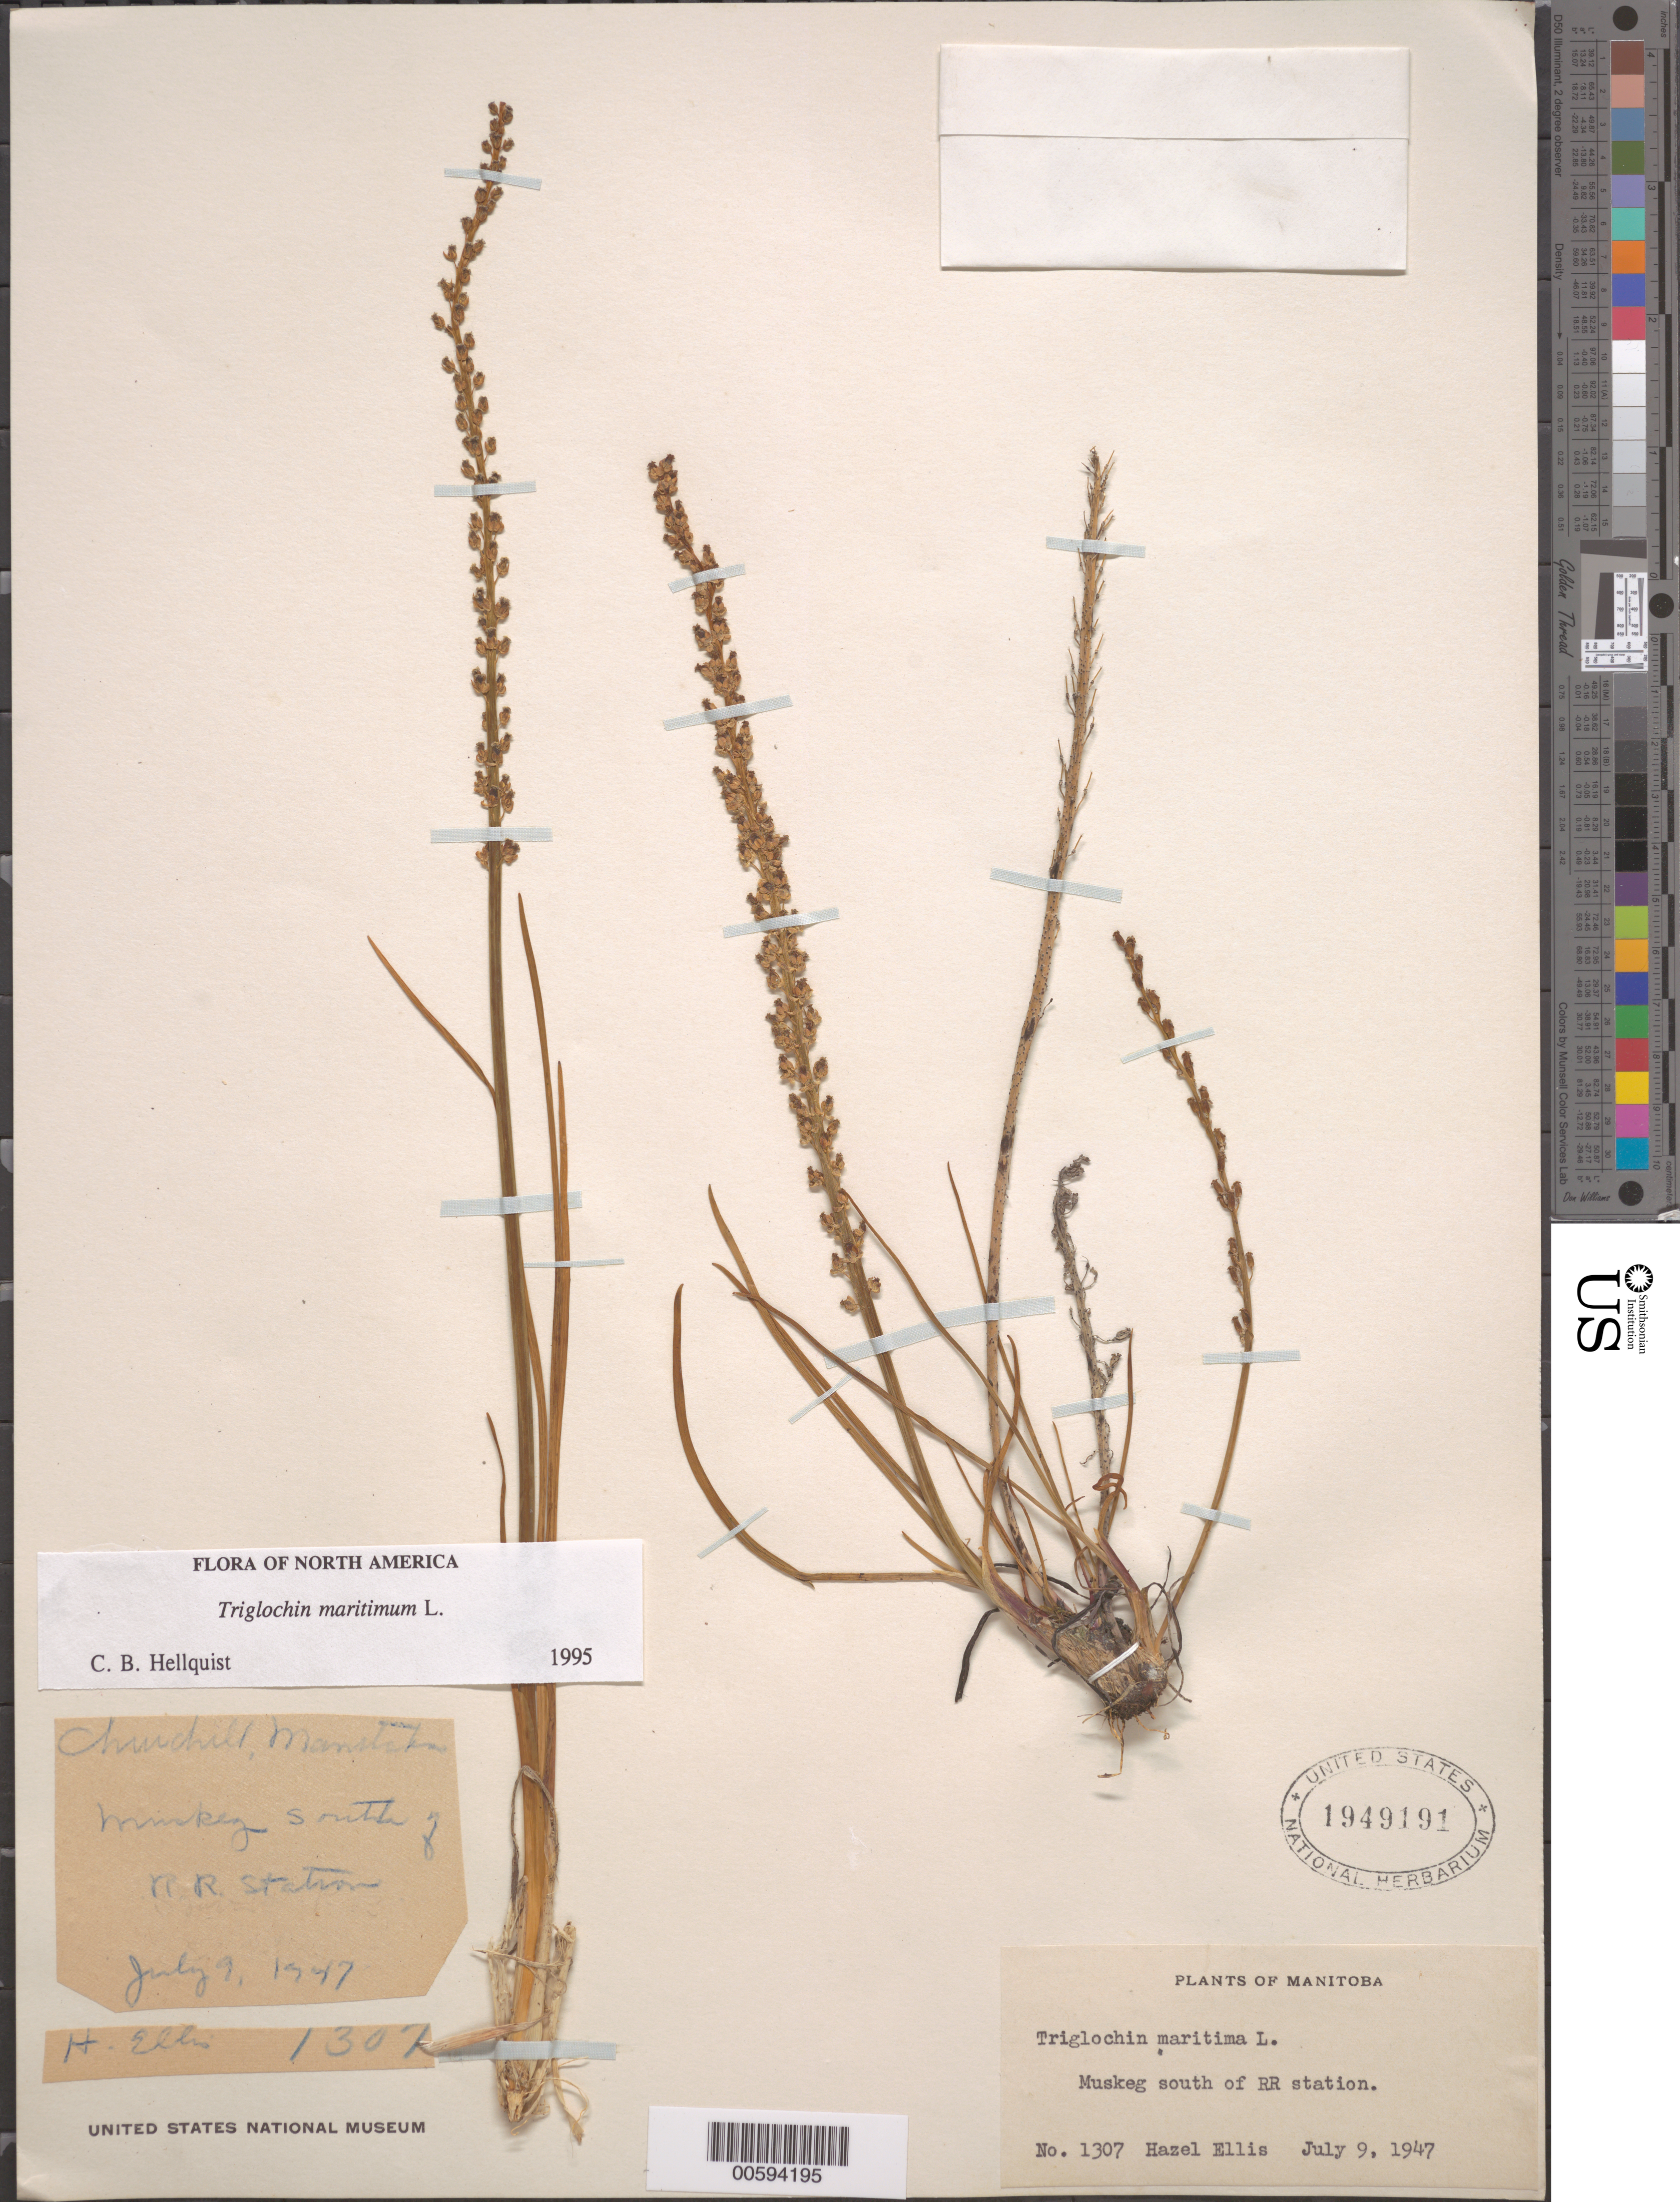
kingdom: Plantae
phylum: Tracheophyta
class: Liliopsida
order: Alismatales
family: Juncaginaceae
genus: Triglochin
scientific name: Triglochin maritima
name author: L.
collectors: H. Ellis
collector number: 1307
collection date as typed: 09 Jul 1947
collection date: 1947-07-09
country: Canada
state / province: Manitoba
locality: Meskeg south of RR station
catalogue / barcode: US 1949191